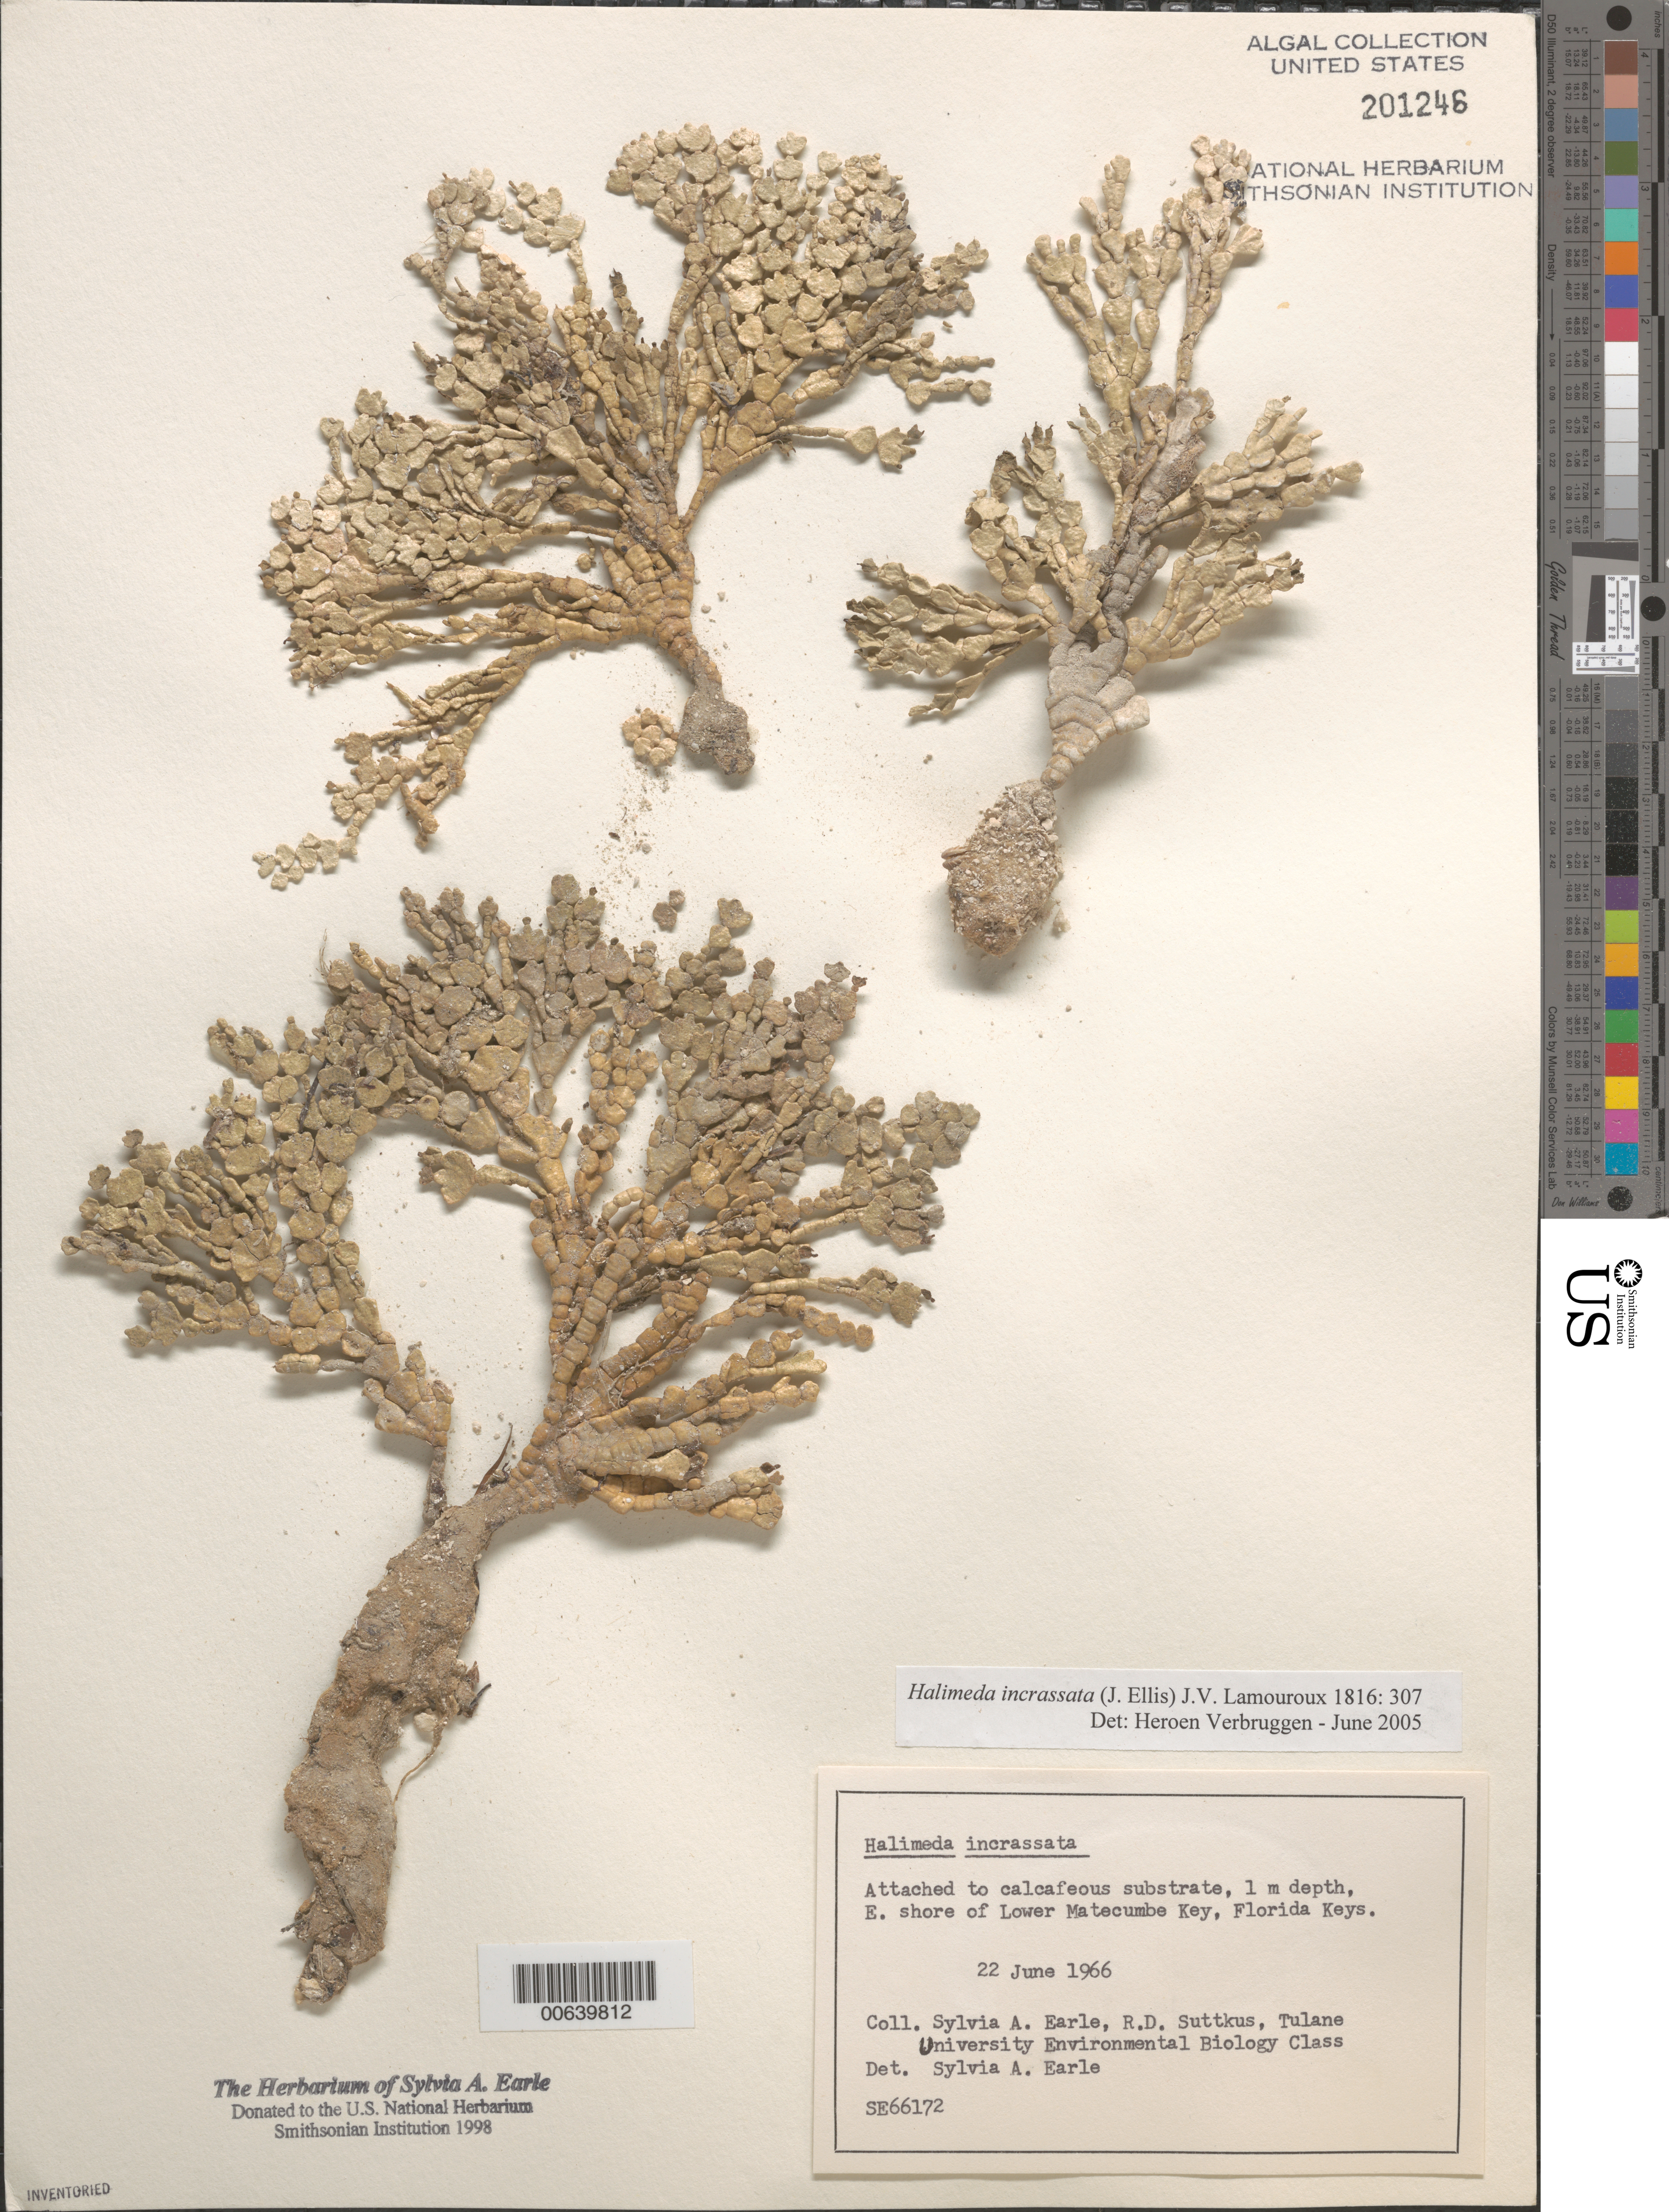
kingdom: Plantae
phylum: Chlorophyta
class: Ulvophyceae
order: Bryopsidales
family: Halimedaceae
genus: Halimeda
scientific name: Halimeda incrassata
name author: (J. Ellis) J.V.Lamouroux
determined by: Earle, S. A.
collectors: S. A. Earle, R. Suttkus & Tulane Univ. Env. Biol. Class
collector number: SE 66172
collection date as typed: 22 Jun 1966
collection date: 1966-06-22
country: United States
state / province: Florida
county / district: Monroe County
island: Lower Matecumbe Key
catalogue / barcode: US 201246